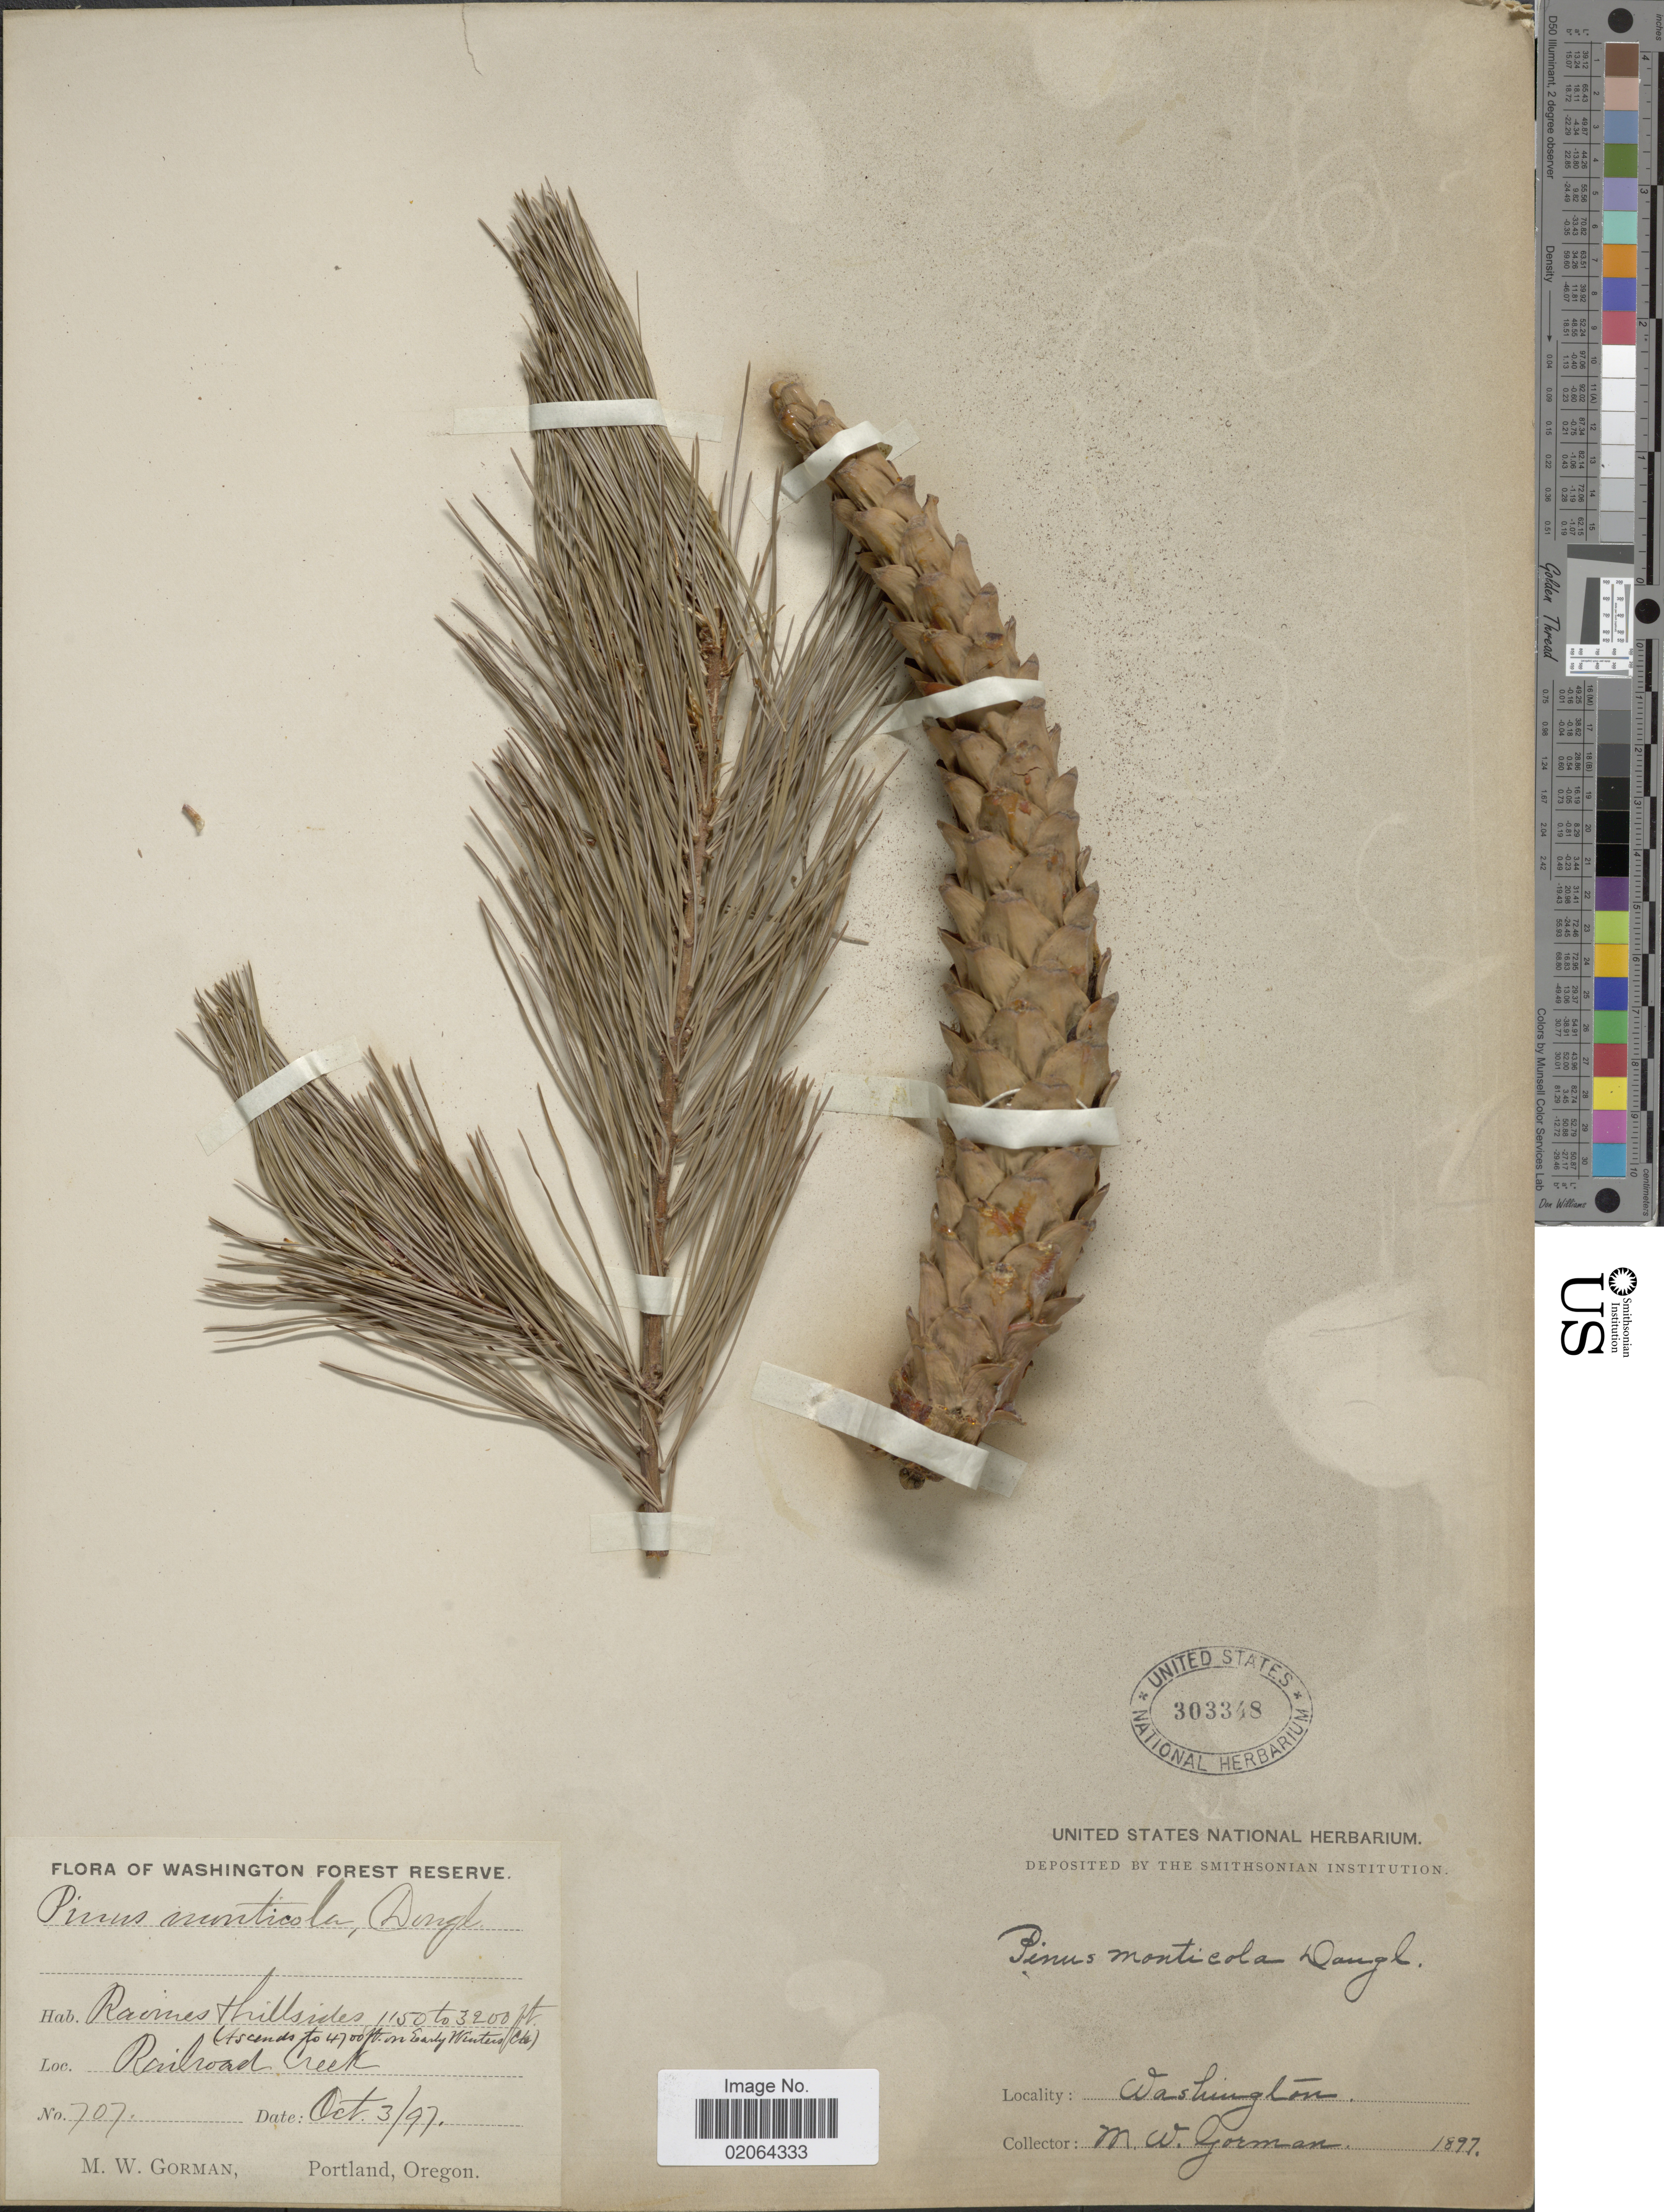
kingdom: Plantae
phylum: Tracheophyta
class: Pinopsida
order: Pinales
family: Pinaceae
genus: Pinus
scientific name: Pinus monticola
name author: Douglas ex D. Don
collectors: M. W. Gorman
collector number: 707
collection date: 1897-10-03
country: United States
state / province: Washington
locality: Washington. Railroad Creek.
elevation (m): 351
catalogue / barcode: US 303348